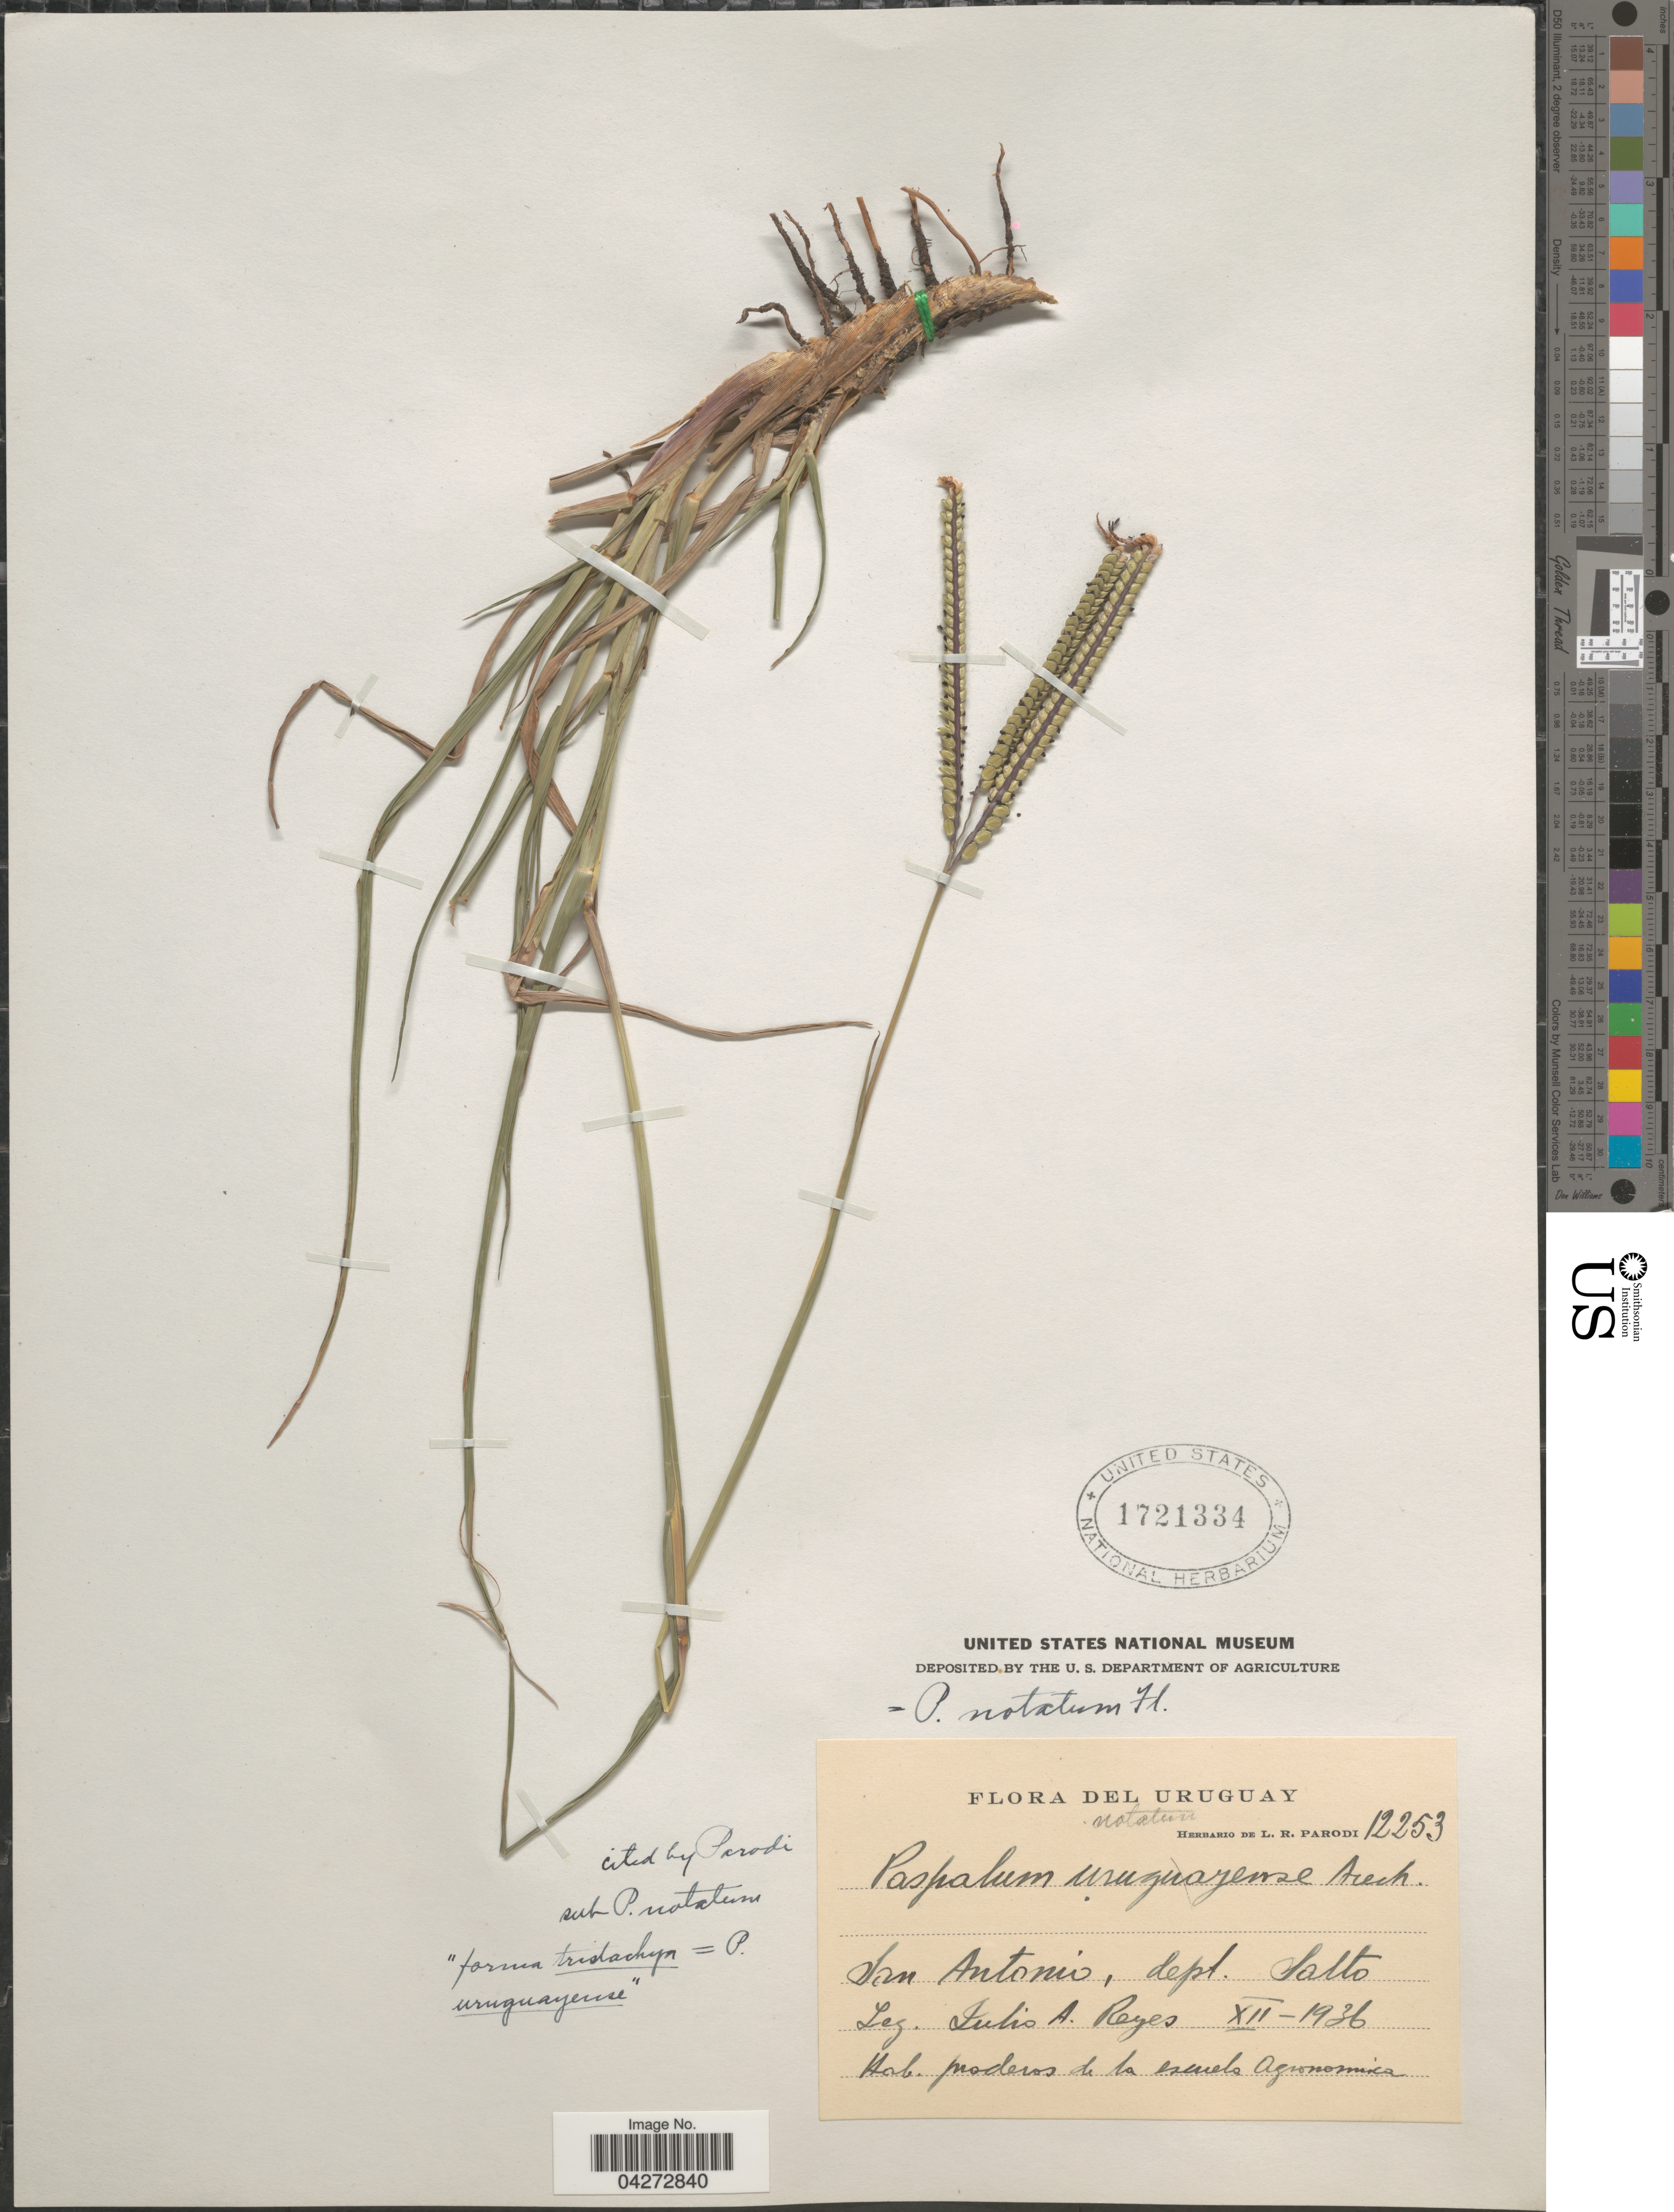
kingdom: Plantae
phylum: Tracheophyta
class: Liliopsida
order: Poales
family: Poaceae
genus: Paspalum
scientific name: Paspalum notatum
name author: Flüggé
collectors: J. Reyes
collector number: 12253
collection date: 1936-12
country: Uruguay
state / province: Salto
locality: San Antonio, dept. Salto.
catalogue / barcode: US 1721334